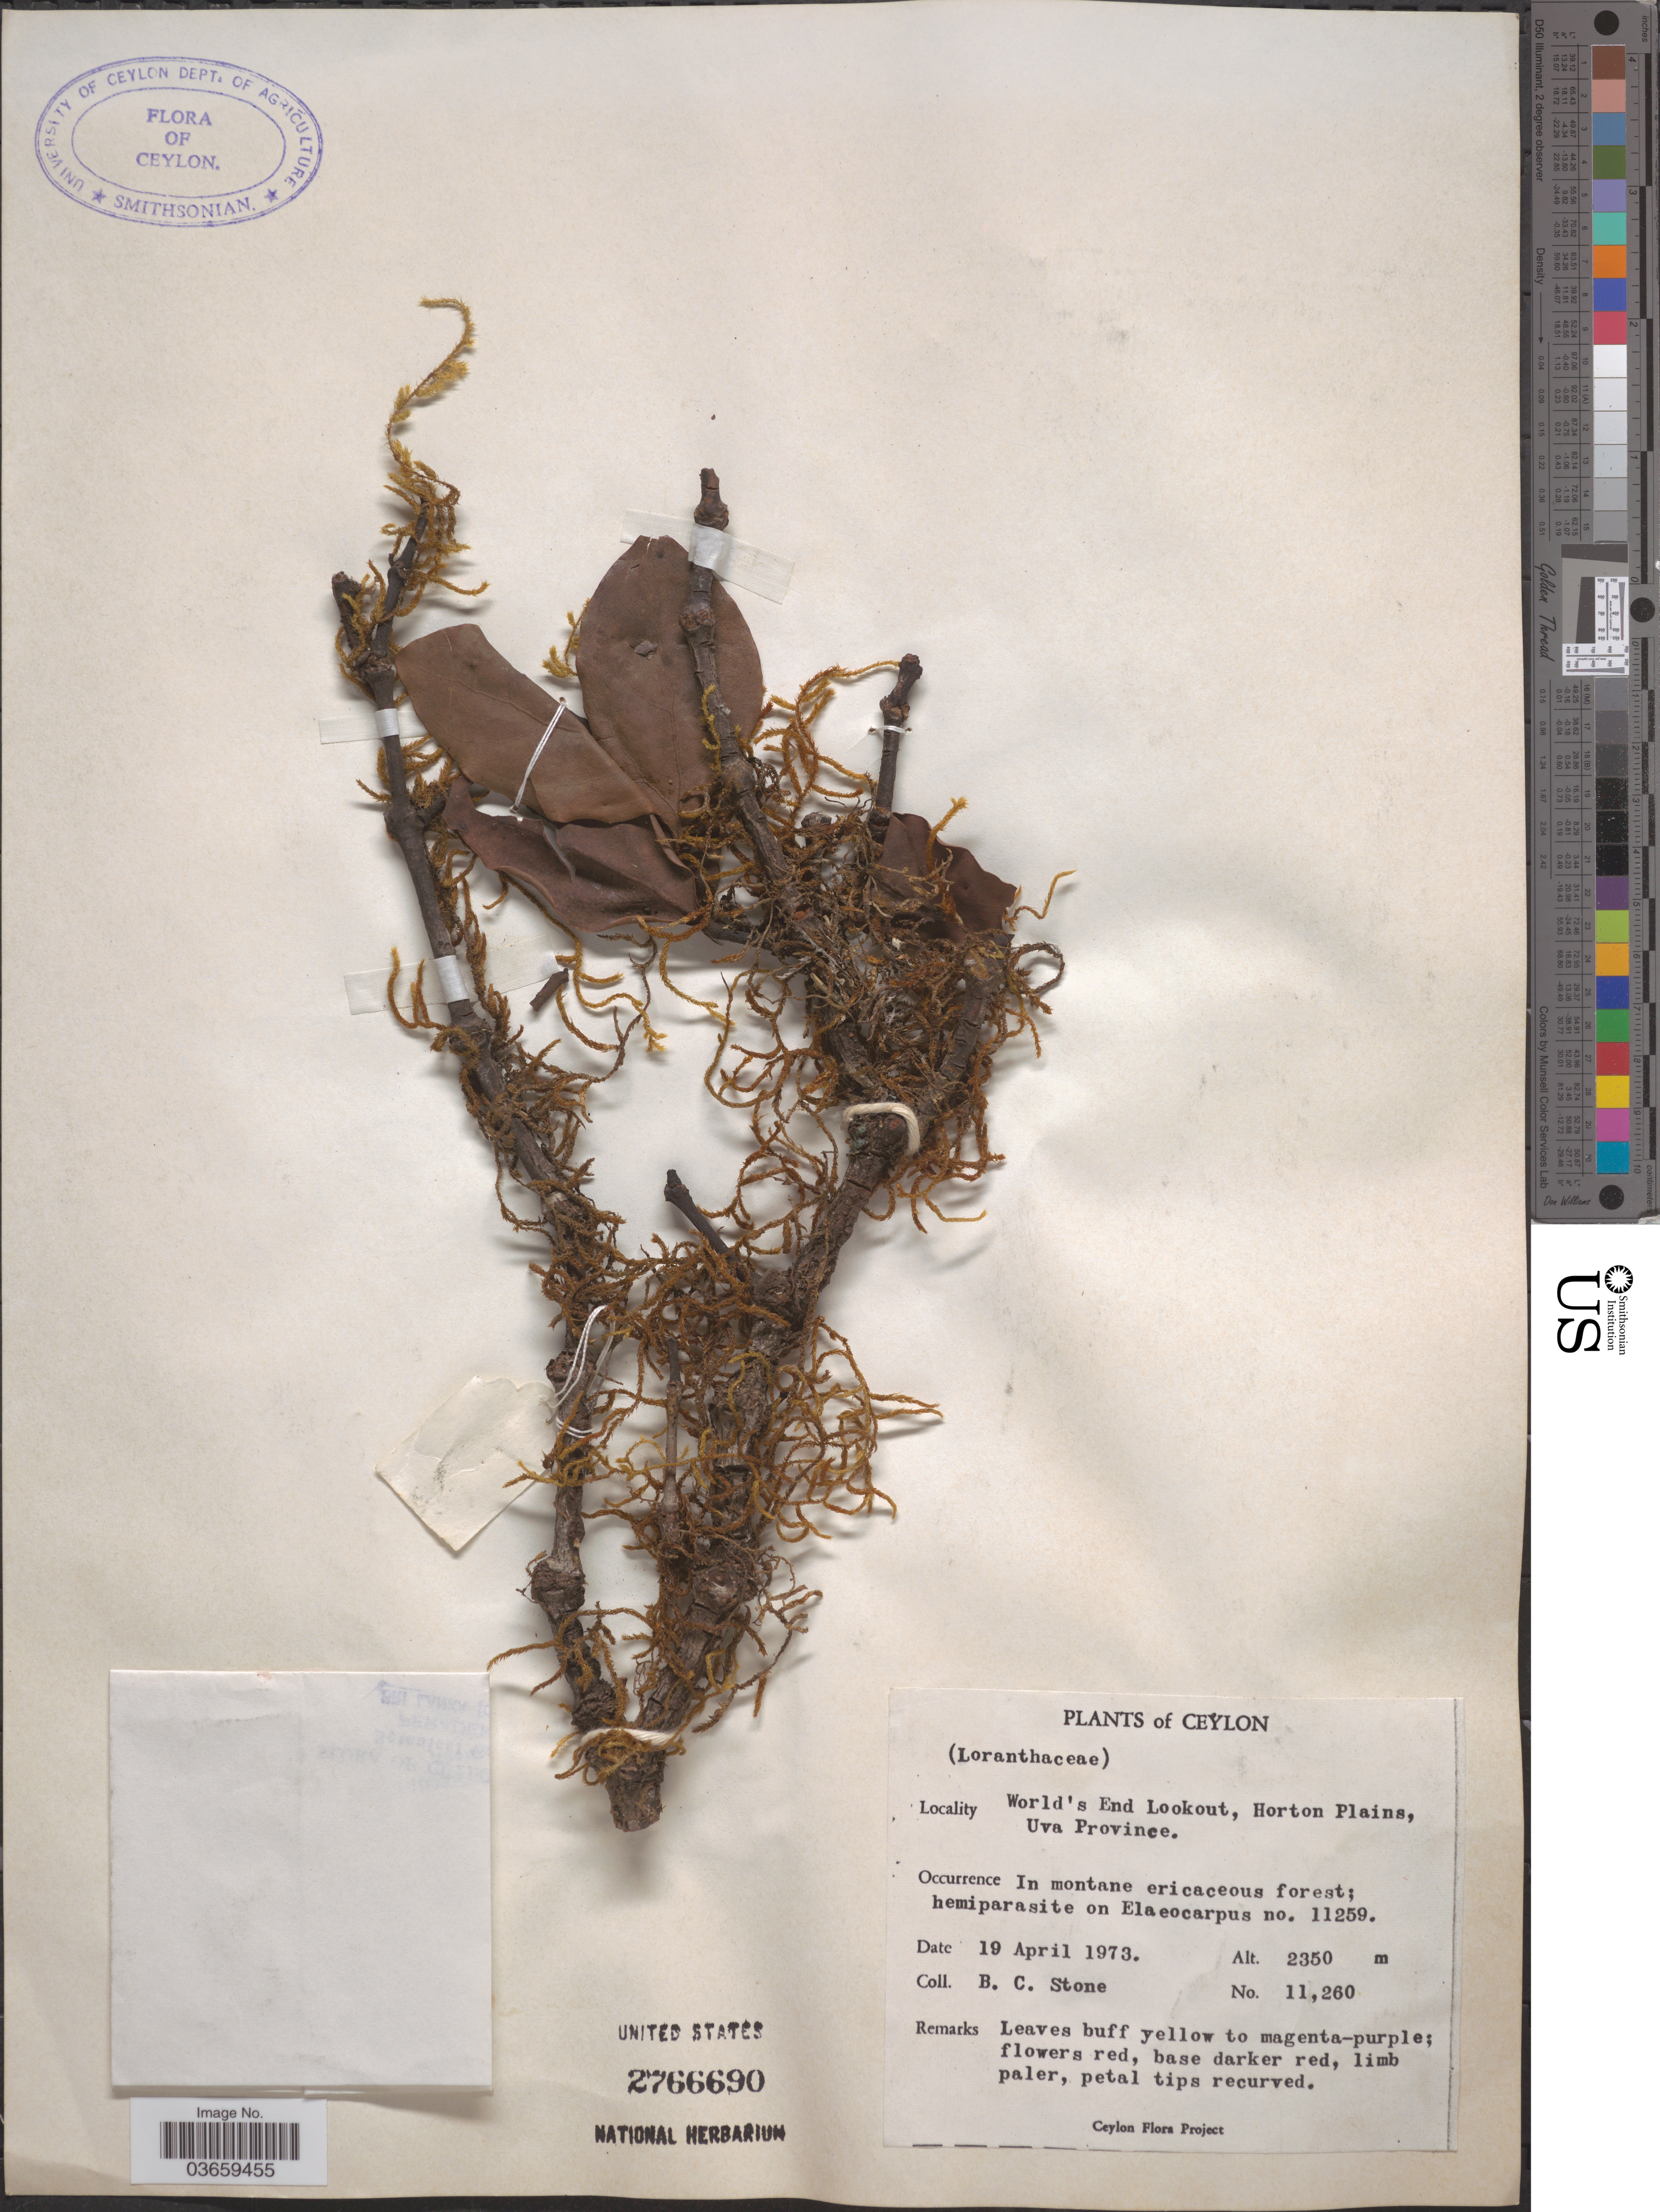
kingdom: Plantae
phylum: Tracheophyta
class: Magnoliopsida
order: Santalales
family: Loranthaceae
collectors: B. C. Stone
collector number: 11260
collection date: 1973-04-19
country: Sri Lanka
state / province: Uva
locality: Ceylon. World's End Lookout, Horton Plains.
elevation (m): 2350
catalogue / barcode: US 2766690